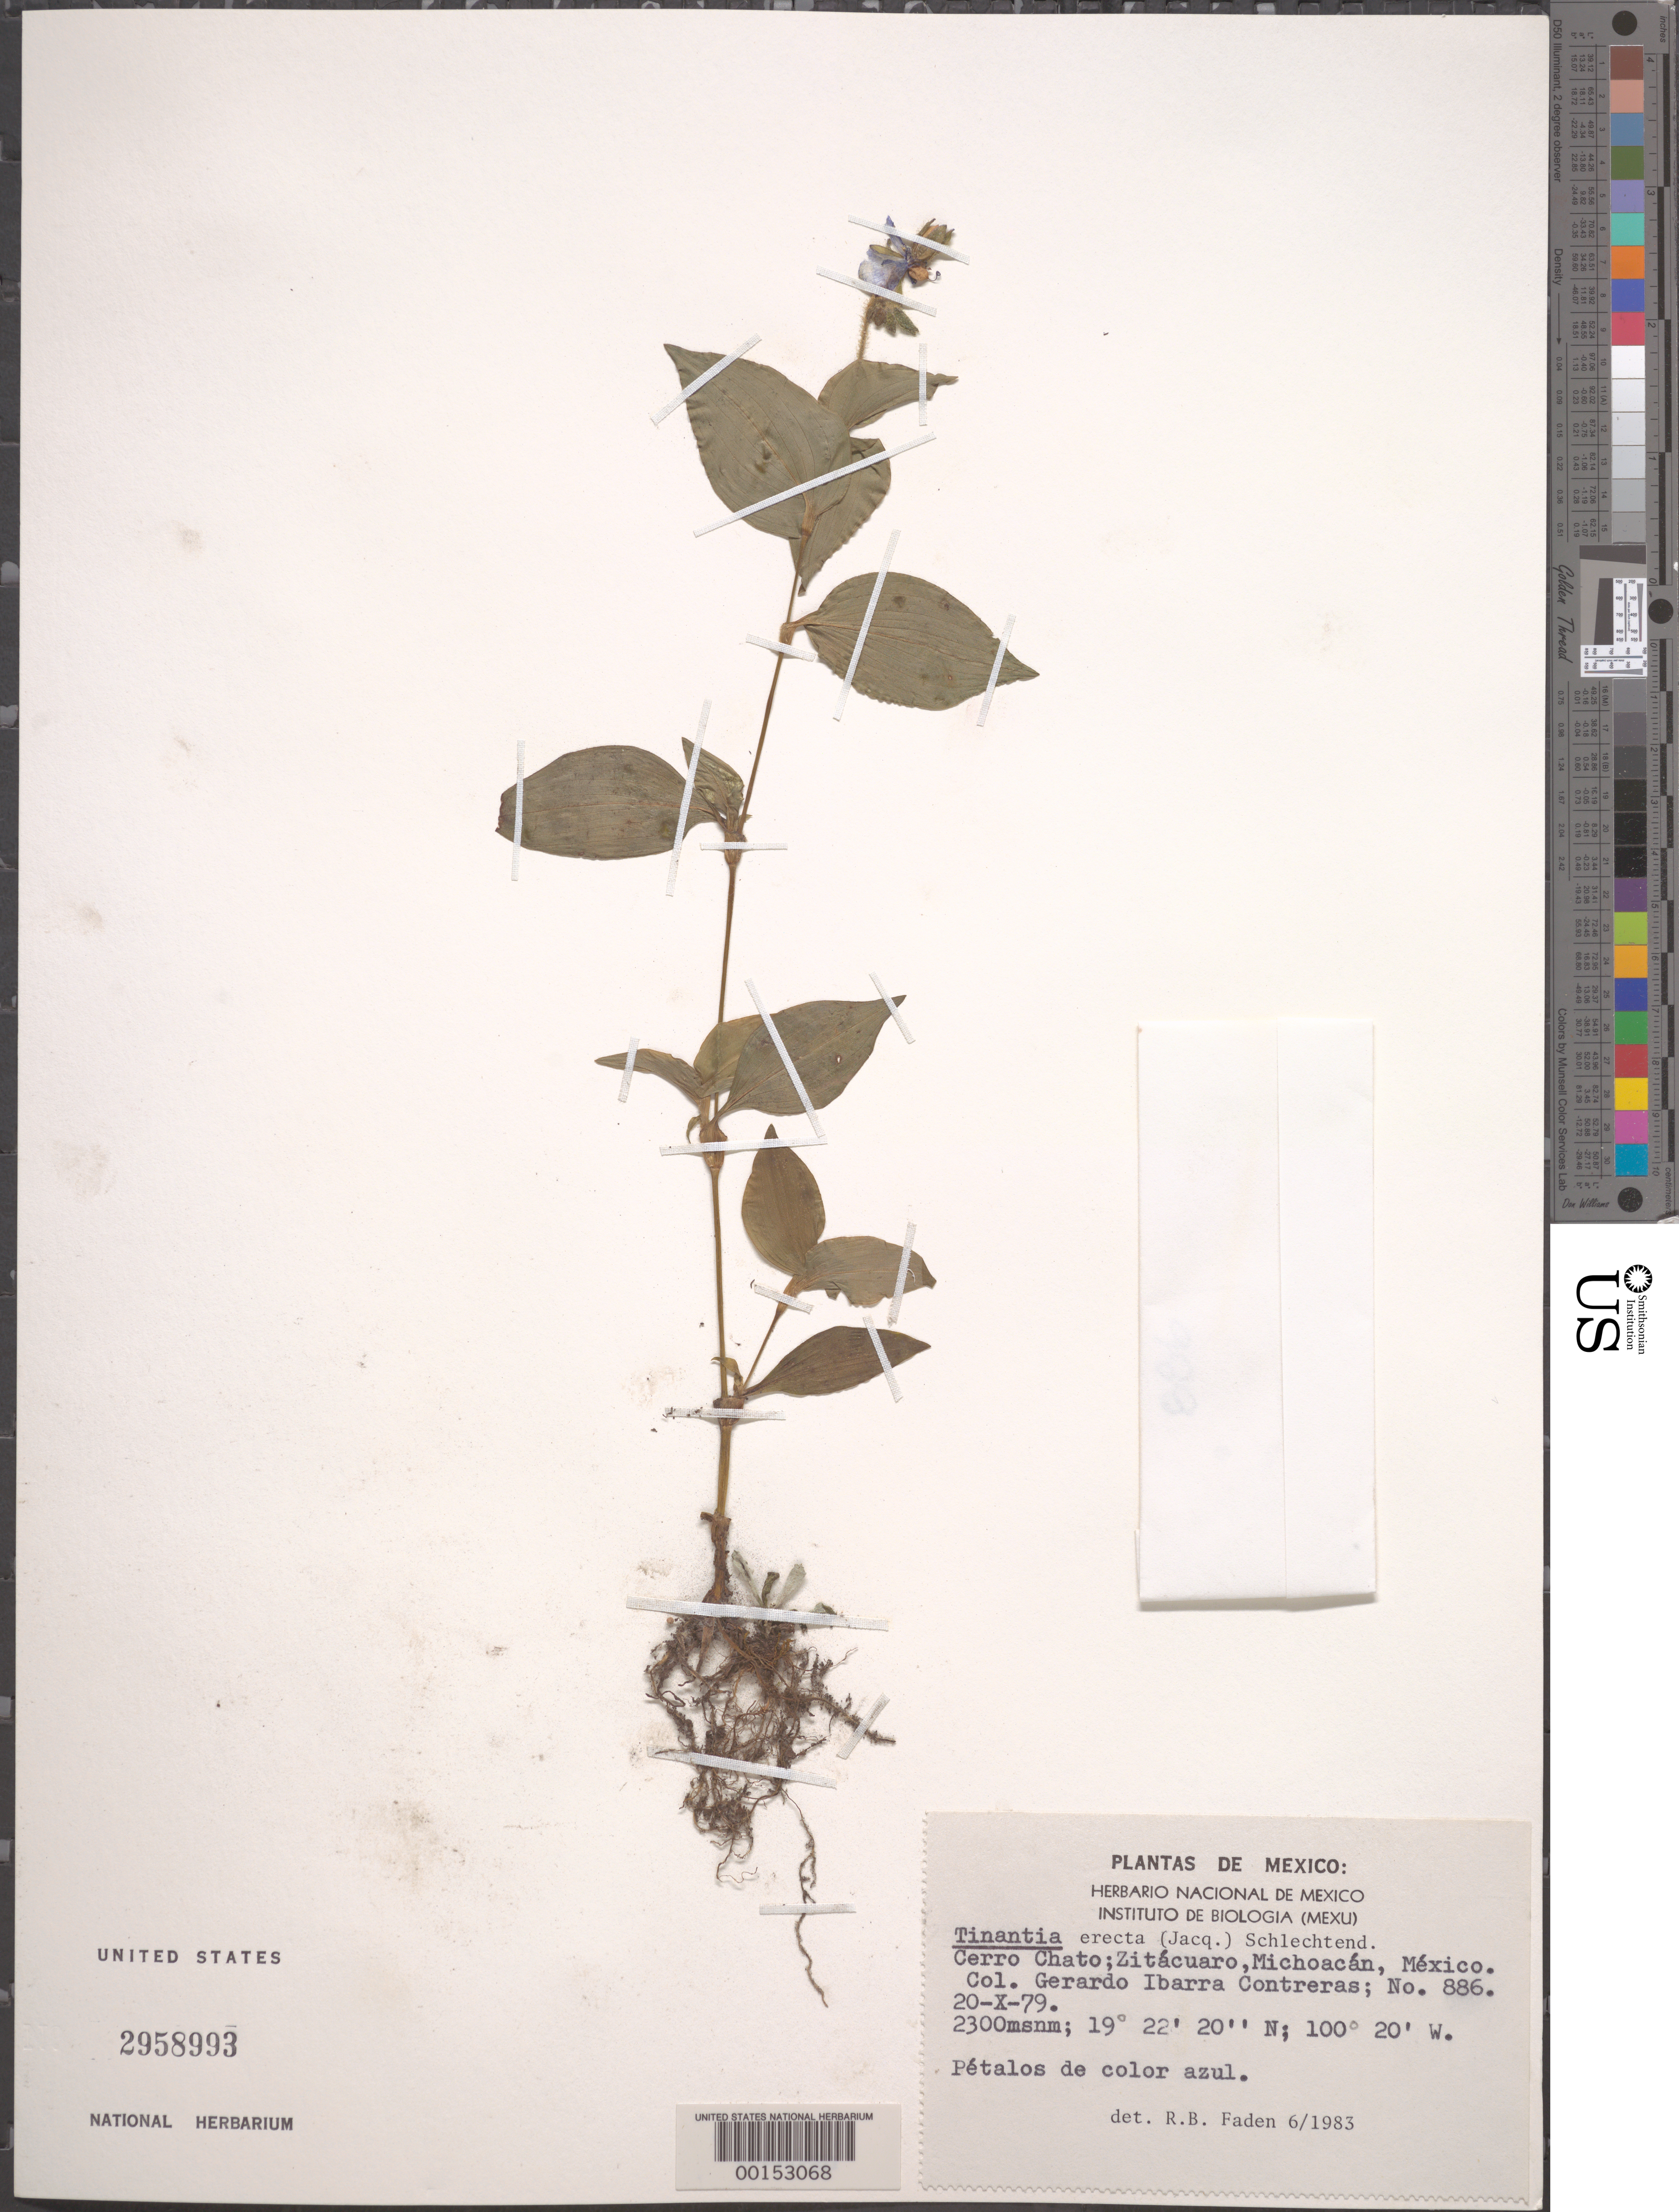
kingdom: Plantae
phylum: Tracheophyta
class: Liliopsida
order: Commelinales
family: Commelinaceae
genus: Tinantia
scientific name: Tinantia erecta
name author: (Jacq.) Fenzl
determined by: Faden, Robert B., (US), Smithsonian Institution - National Museum of Natural History (UNITED STATES)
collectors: G. Contreras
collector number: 886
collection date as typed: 20 Oct 1979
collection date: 1979-10-20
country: Mexico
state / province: Michoacán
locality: Cerro Chato, Zitacuaro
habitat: Slope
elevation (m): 2300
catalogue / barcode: US 2958993